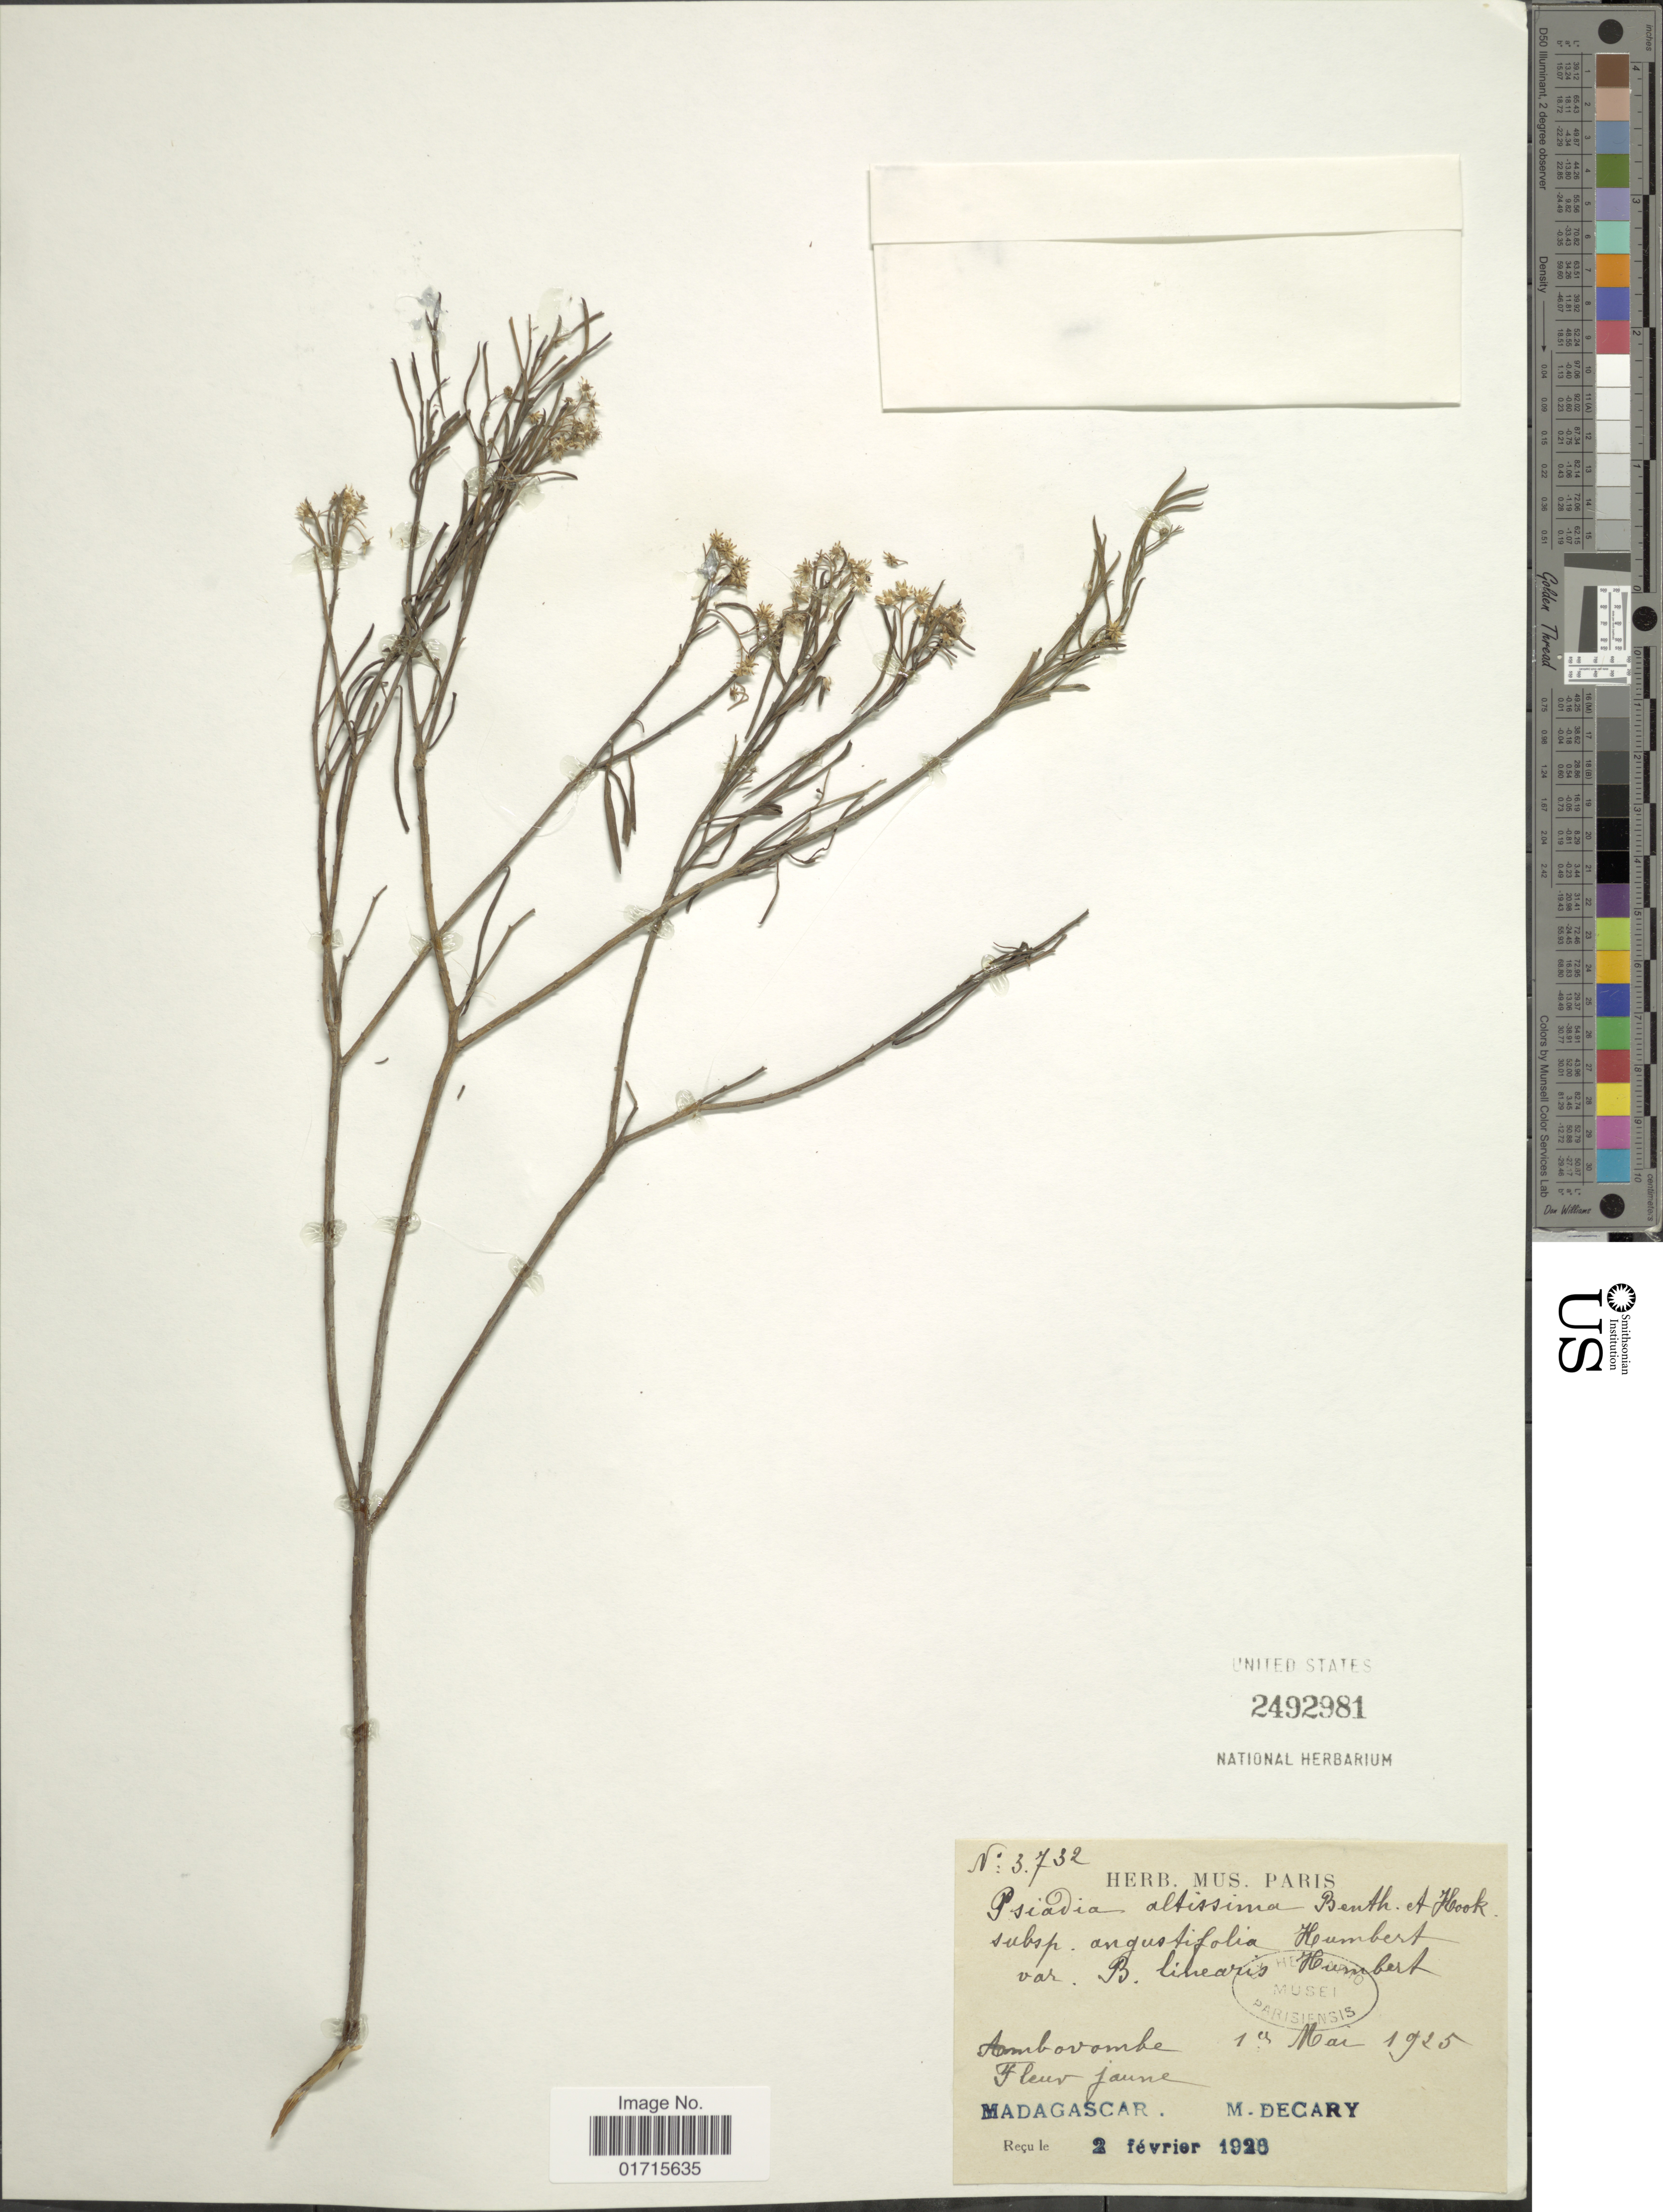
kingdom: Plantae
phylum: Tracheophyta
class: Magnoliopsida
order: Asterales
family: Asteraceae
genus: Psiadia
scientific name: Psiadia altissima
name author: Benth.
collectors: R. Decary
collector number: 3732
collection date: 1928-02-02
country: Madagascar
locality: Ambovombe, Madagascar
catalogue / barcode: US 2492981